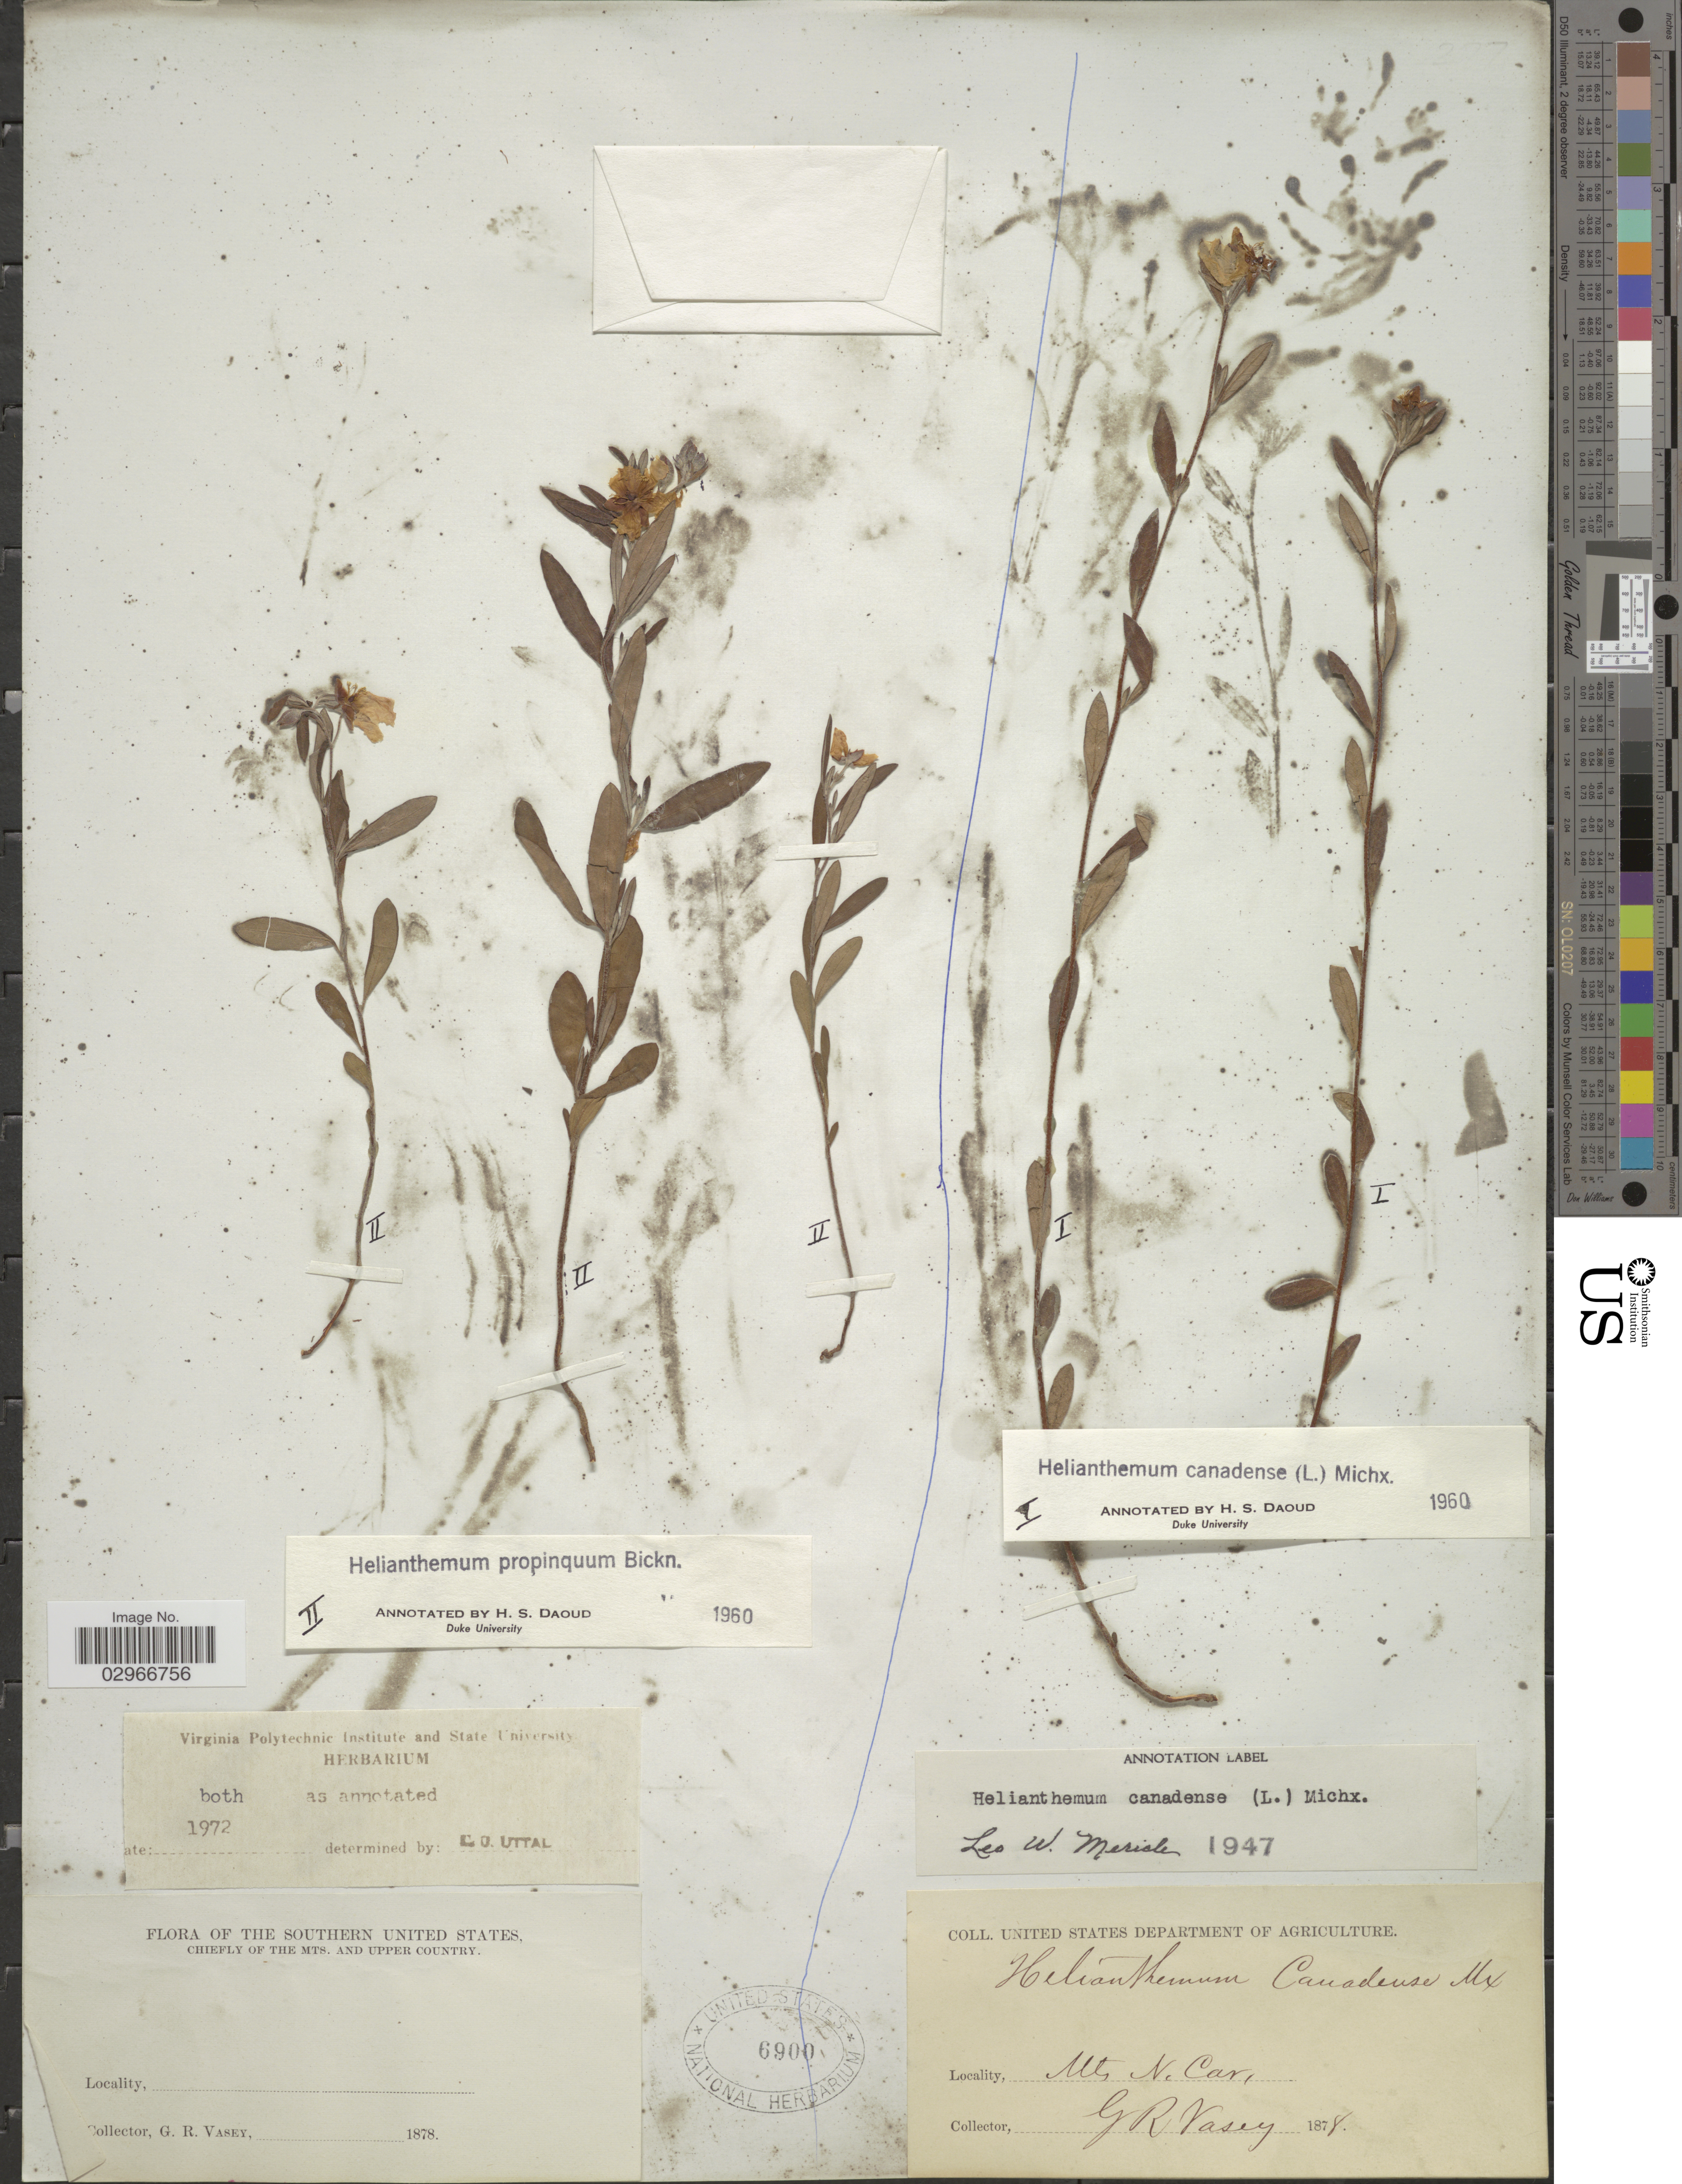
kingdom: Plantae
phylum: Tracheophyta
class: Magnoliopsida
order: Malvales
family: Cistaceae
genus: Helianthemum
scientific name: Helianthemum propinquum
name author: E.P. Bicknell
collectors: G. R. Vasey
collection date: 1878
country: United States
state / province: North Carolina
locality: The Southern United States, Chiefly on the Mts. and Upper County. N.Car.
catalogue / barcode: US 6900